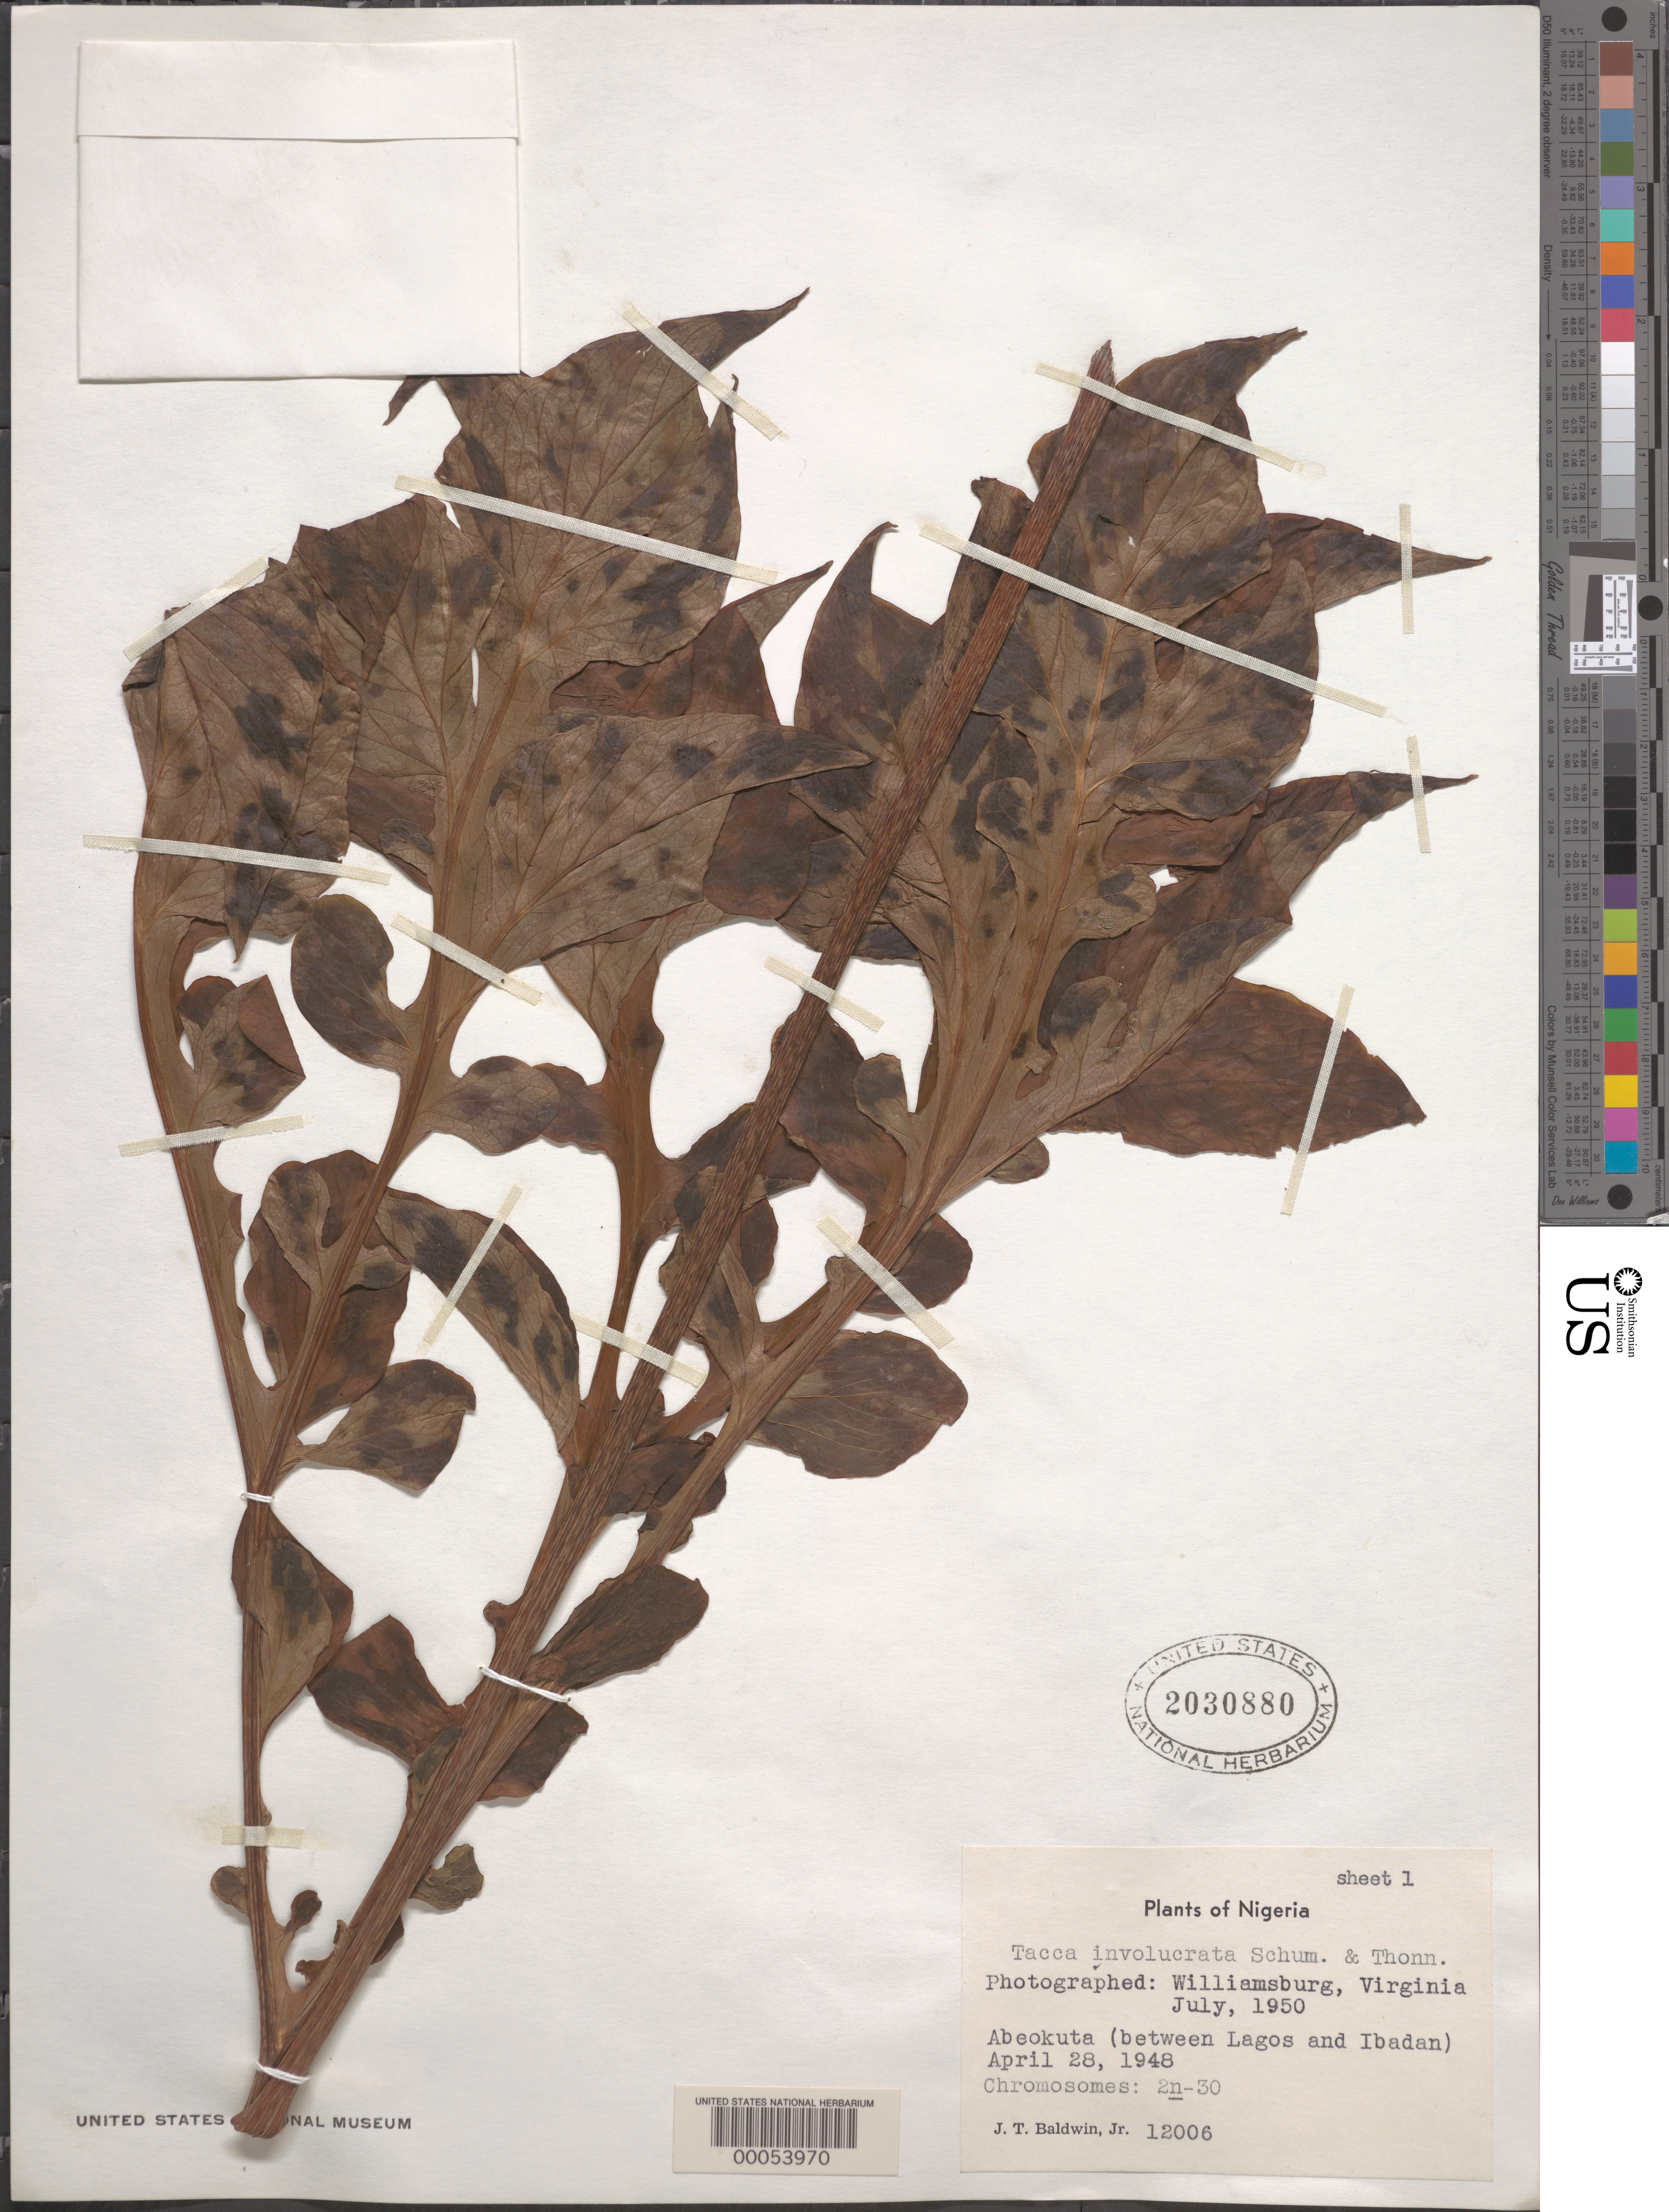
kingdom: Plantae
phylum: Tracheophyta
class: Liliopsida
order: Dioscoreales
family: Dioscoreaceae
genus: Tacca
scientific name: Tacca involucrata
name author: Schumach. & Thonn.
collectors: J. T. Baldwin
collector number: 12006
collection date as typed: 28 Apr 1948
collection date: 1948-04-28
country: Nigeria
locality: Abeokuta (between lagos and ibadan)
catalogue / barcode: US 2030880